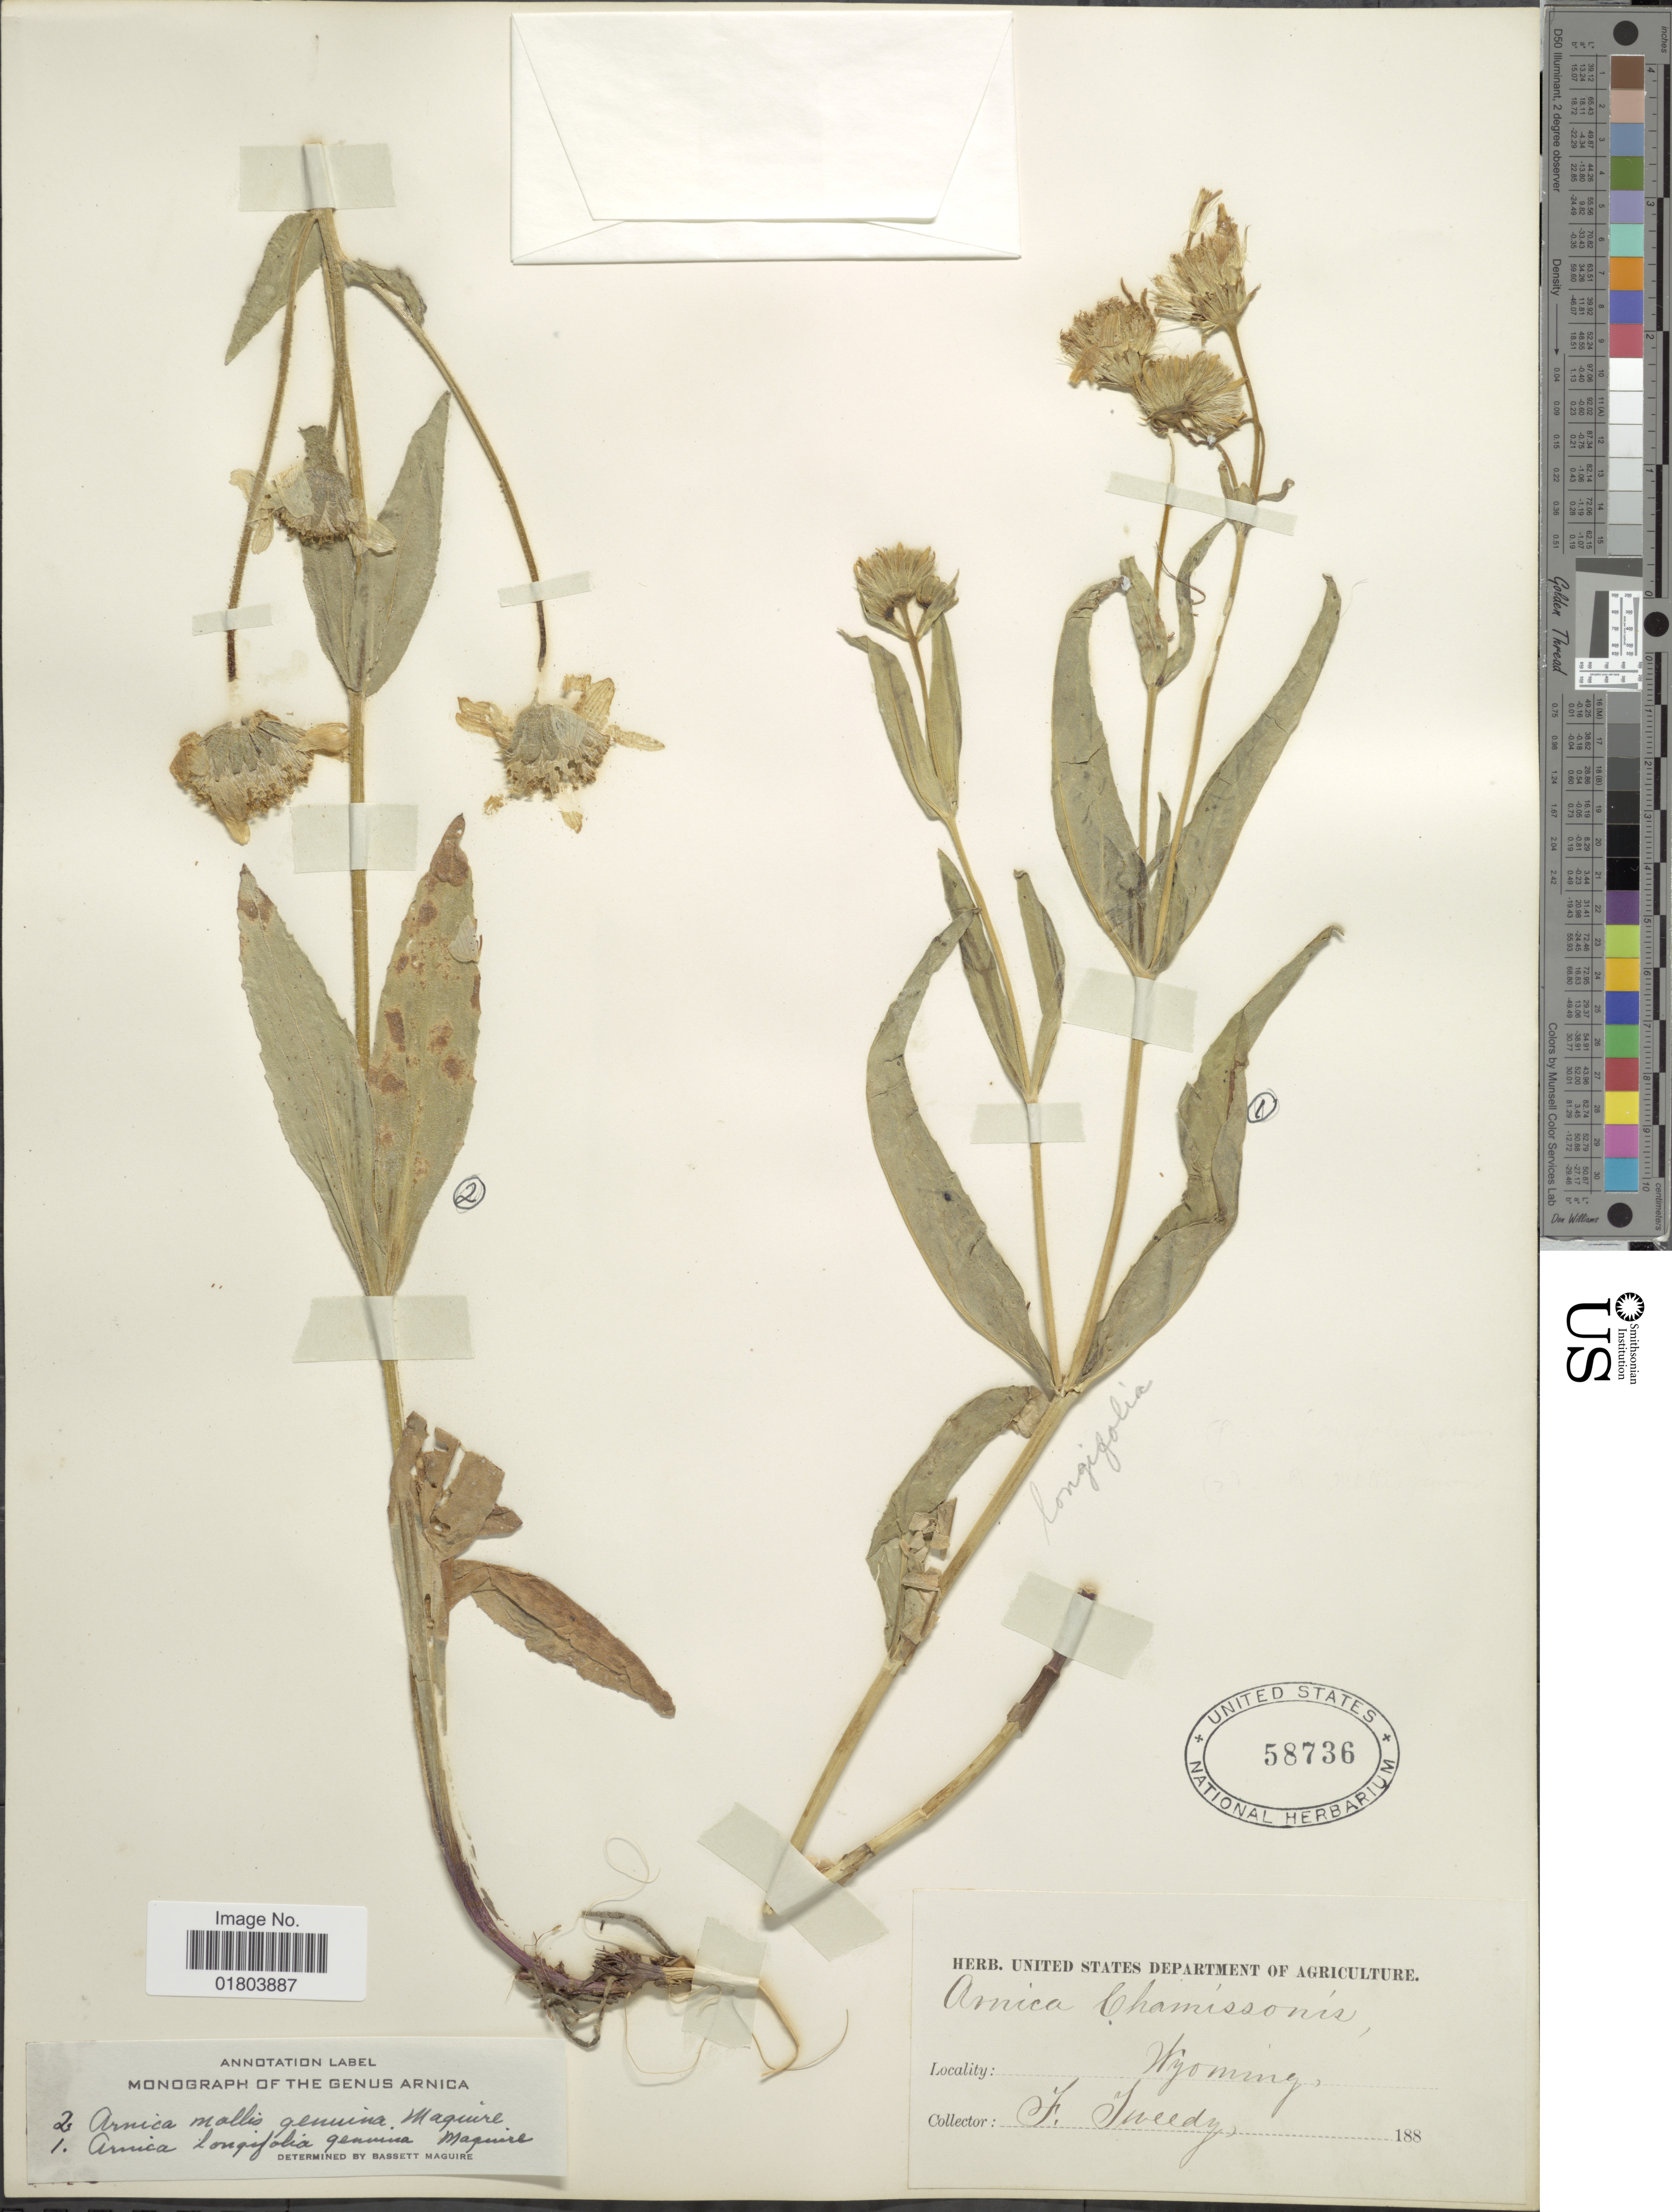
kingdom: Plantae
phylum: Tracheophyta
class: Magnoliopsida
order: Asterales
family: Asteraceae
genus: Arnica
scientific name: Arnica mollis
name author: Hook.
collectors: F. Tweedy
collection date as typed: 188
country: United States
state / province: Wyoming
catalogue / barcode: US 58736